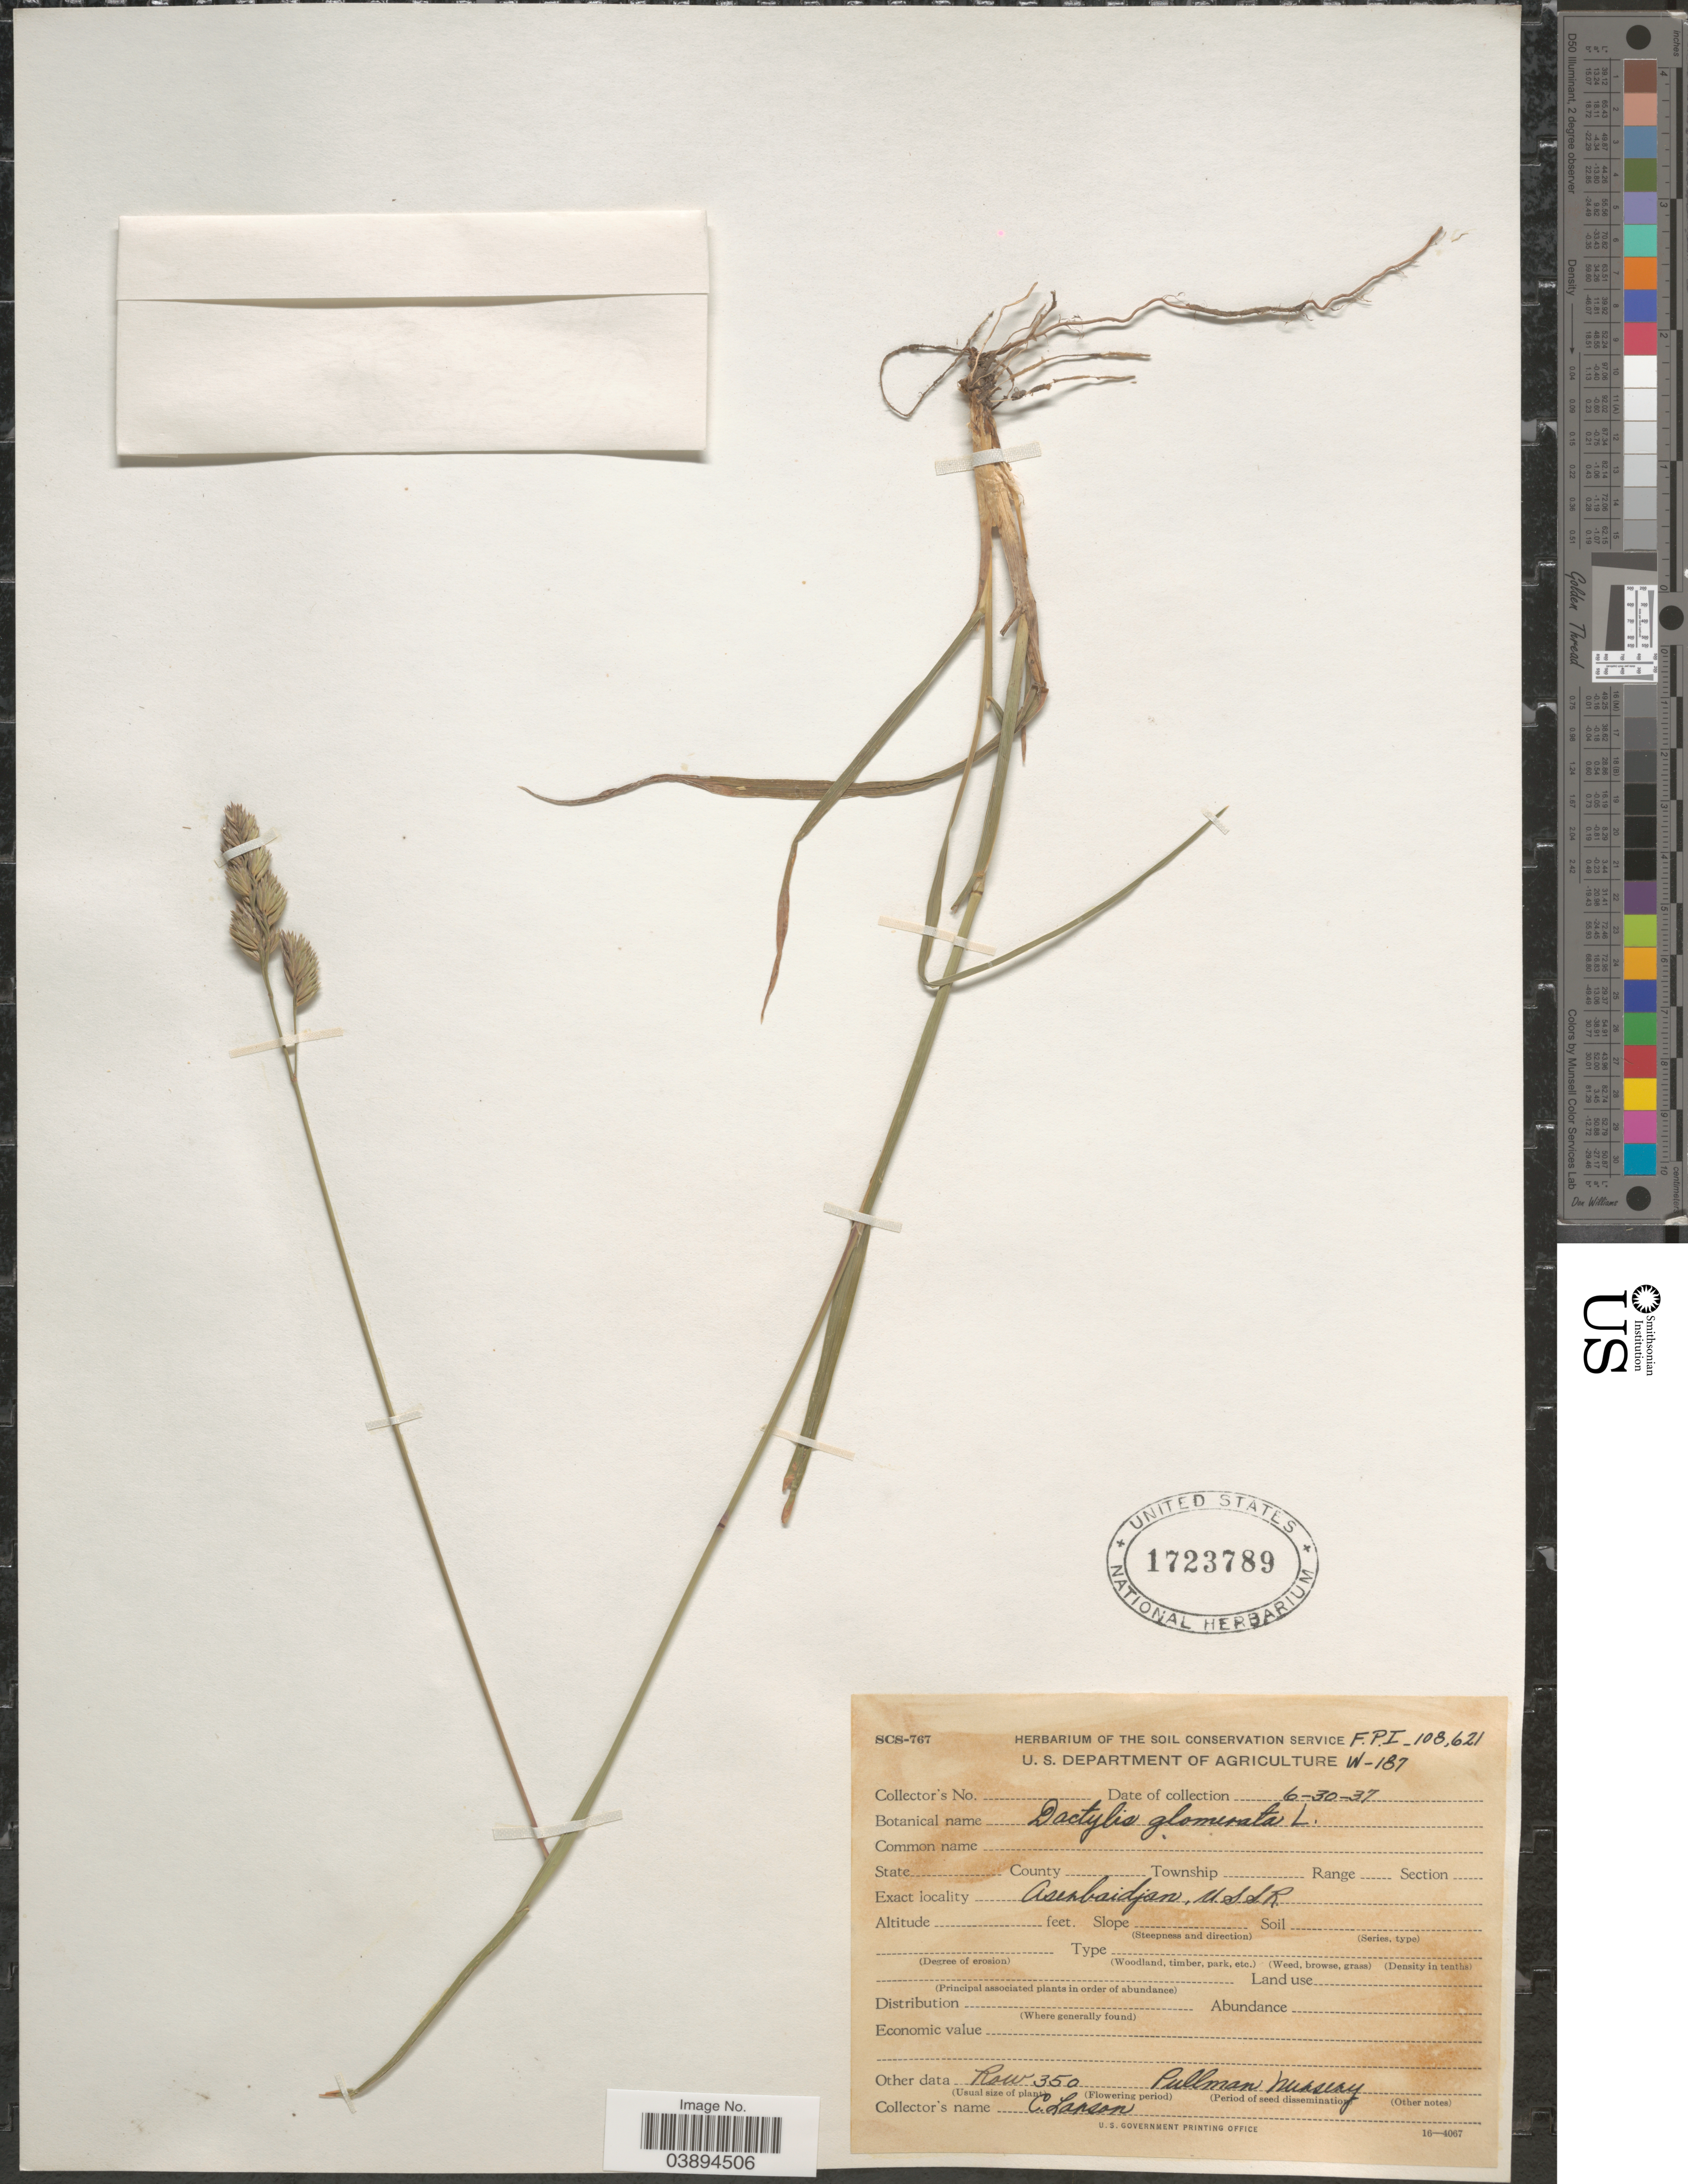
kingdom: Plantae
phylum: Tracheophyta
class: Liliopsida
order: Poales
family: Poaceae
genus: Dactylis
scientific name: Dactylis glomerata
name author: L.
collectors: C. Larson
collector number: W-187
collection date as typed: Transcribed d/m/y: 30/6/37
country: Azerbaijan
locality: Azerbaidjan, U.S.S.R. Row 350 Pullman nursery.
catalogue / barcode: US 1723789